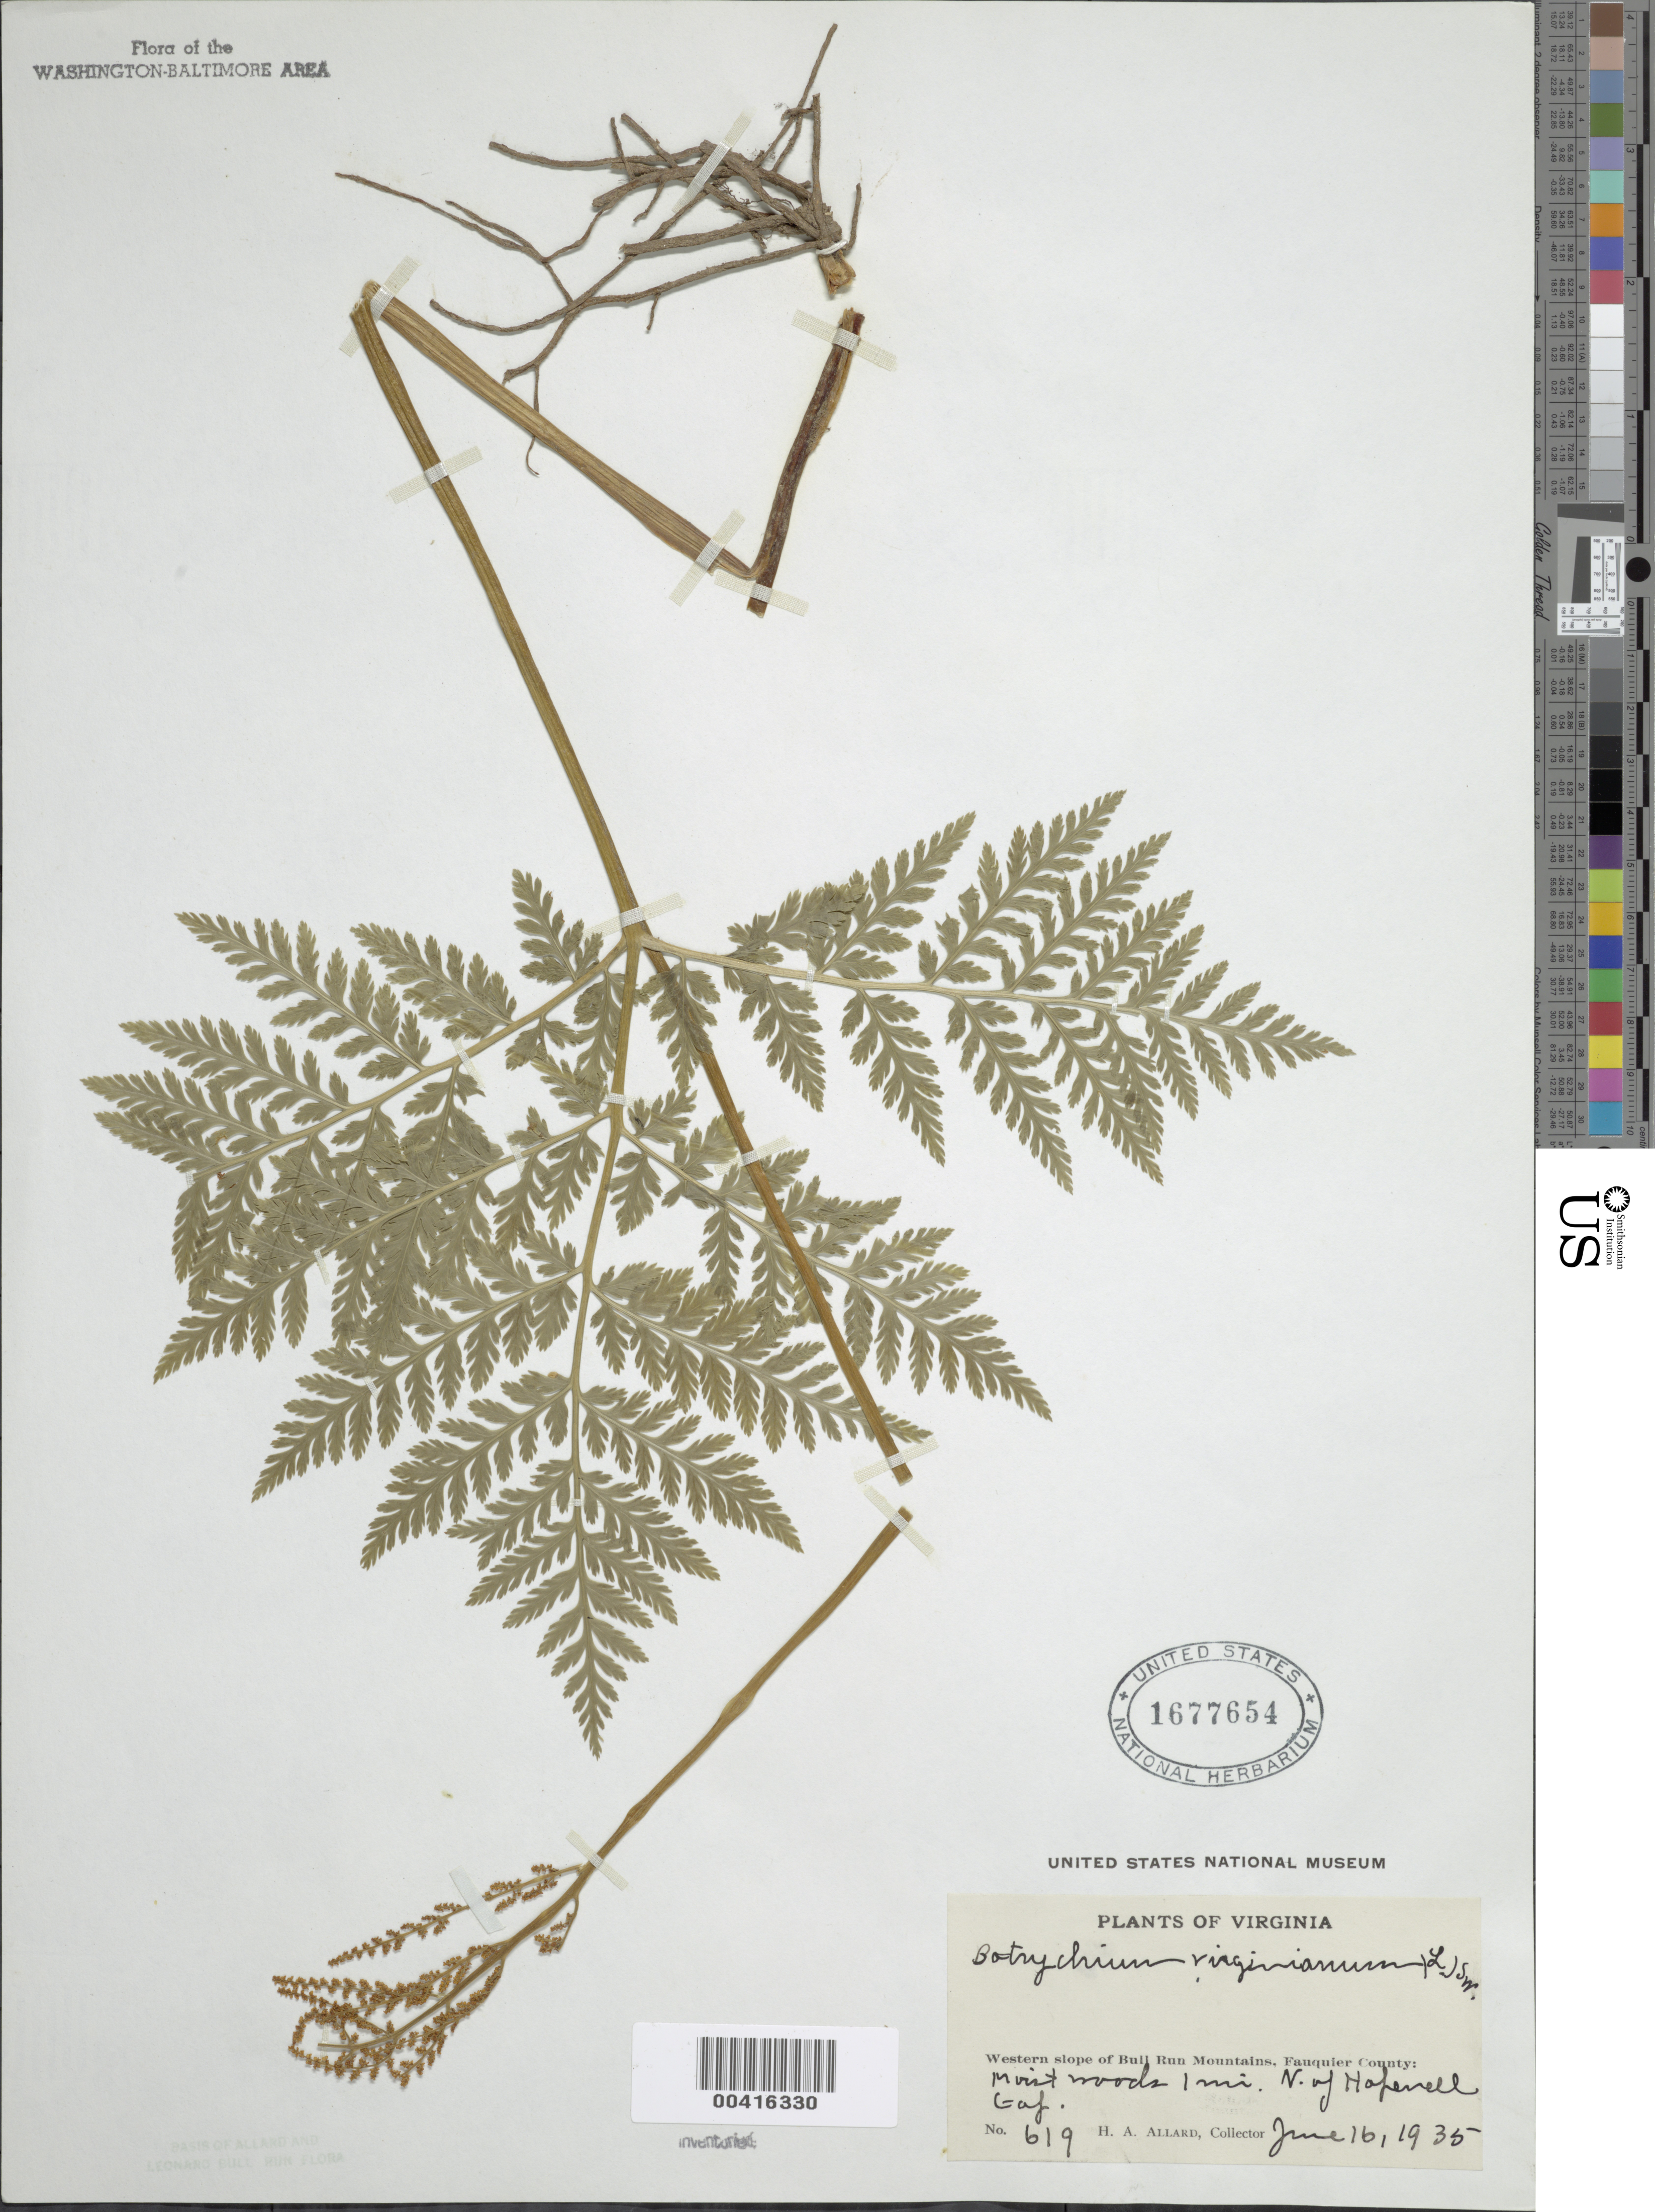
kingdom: Plantae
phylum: Tracheophyta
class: Polypodiopsida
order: Ophioglossales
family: Ophioglossaceae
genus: Botrychium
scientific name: Botrychium virginianum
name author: (L.) Sw.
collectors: H. A. Allard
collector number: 619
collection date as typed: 16 Jun 1935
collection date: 1935-06-16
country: United States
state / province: Virginia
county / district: Fauquier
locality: North of Hopewell Gap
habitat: Moist woods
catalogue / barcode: US 1677654